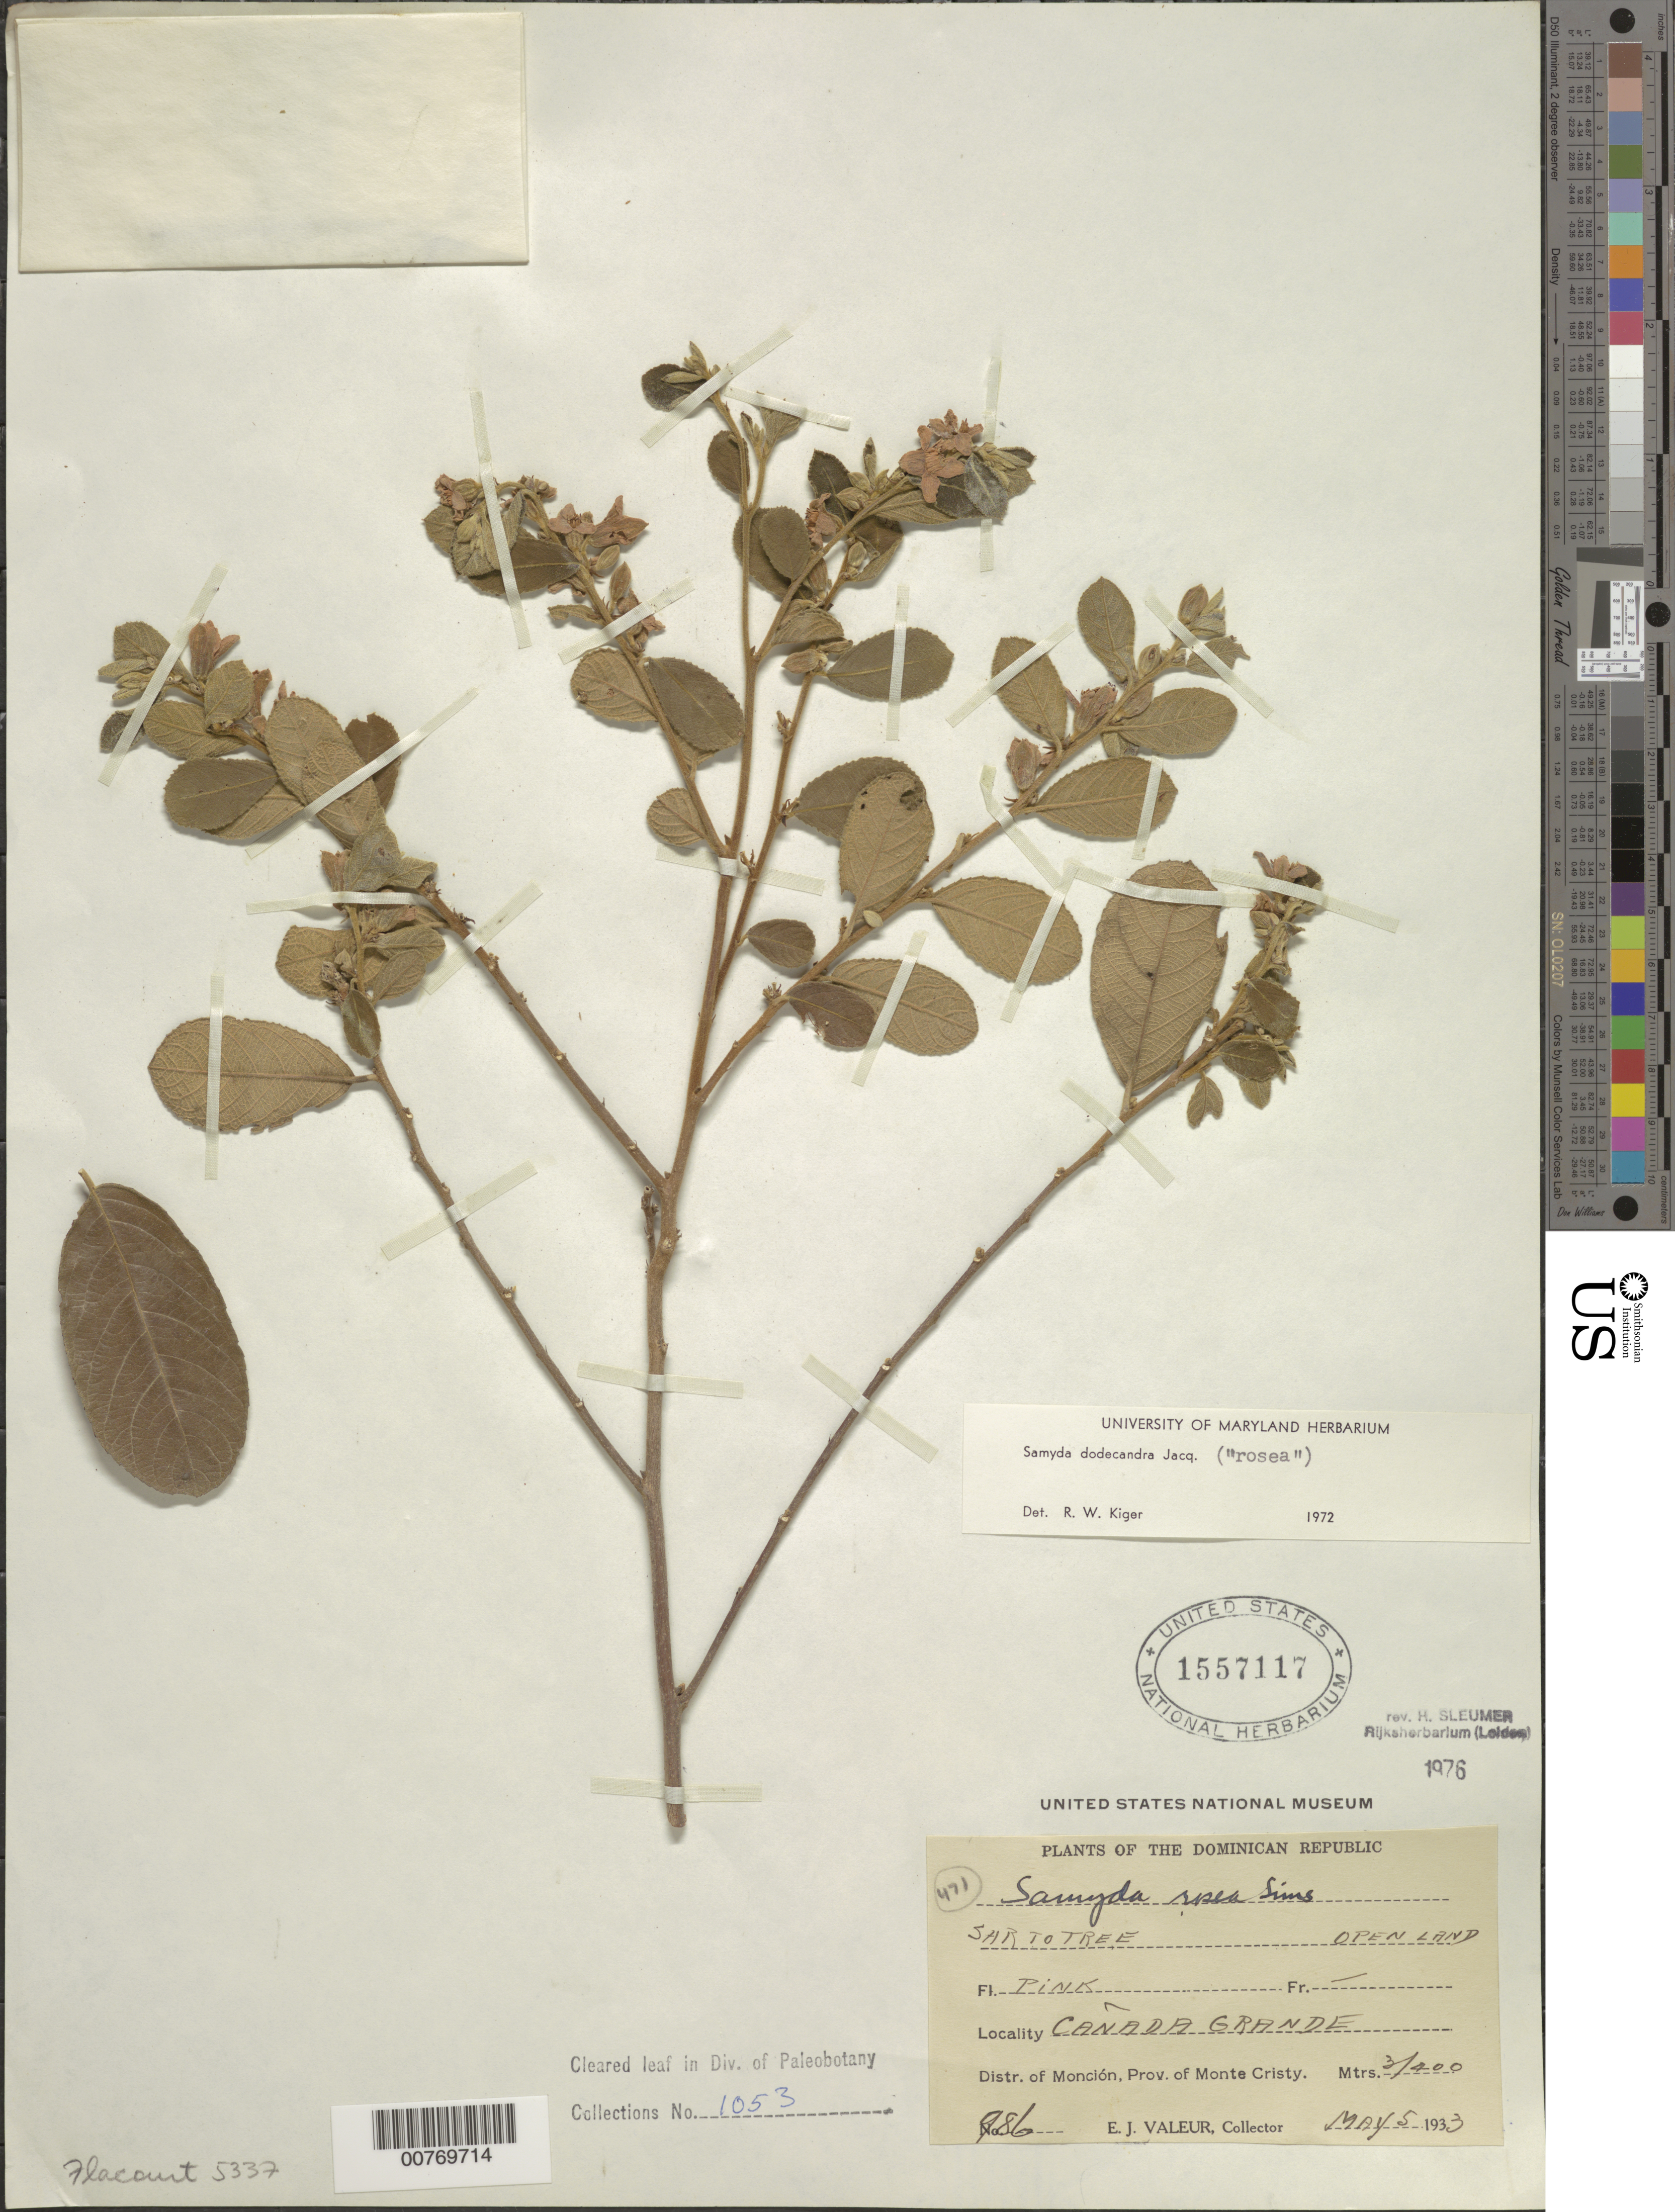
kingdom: Plantae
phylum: Tracheophyta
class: Magnoliopsida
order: Malpighiales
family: Salicaceae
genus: Casearia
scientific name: Casearia dodecandra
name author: (Jacq.) T. Samar. & M.H. Alford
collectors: E. Valeur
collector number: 986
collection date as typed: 05 May 1933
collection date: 1933-05-05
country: Dominican Republic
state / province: Monte Cristi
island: Hispaniola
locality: Distr. of Moncion, Cañada Grande.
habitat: Open land.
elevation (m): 300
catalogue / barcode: US 1557117